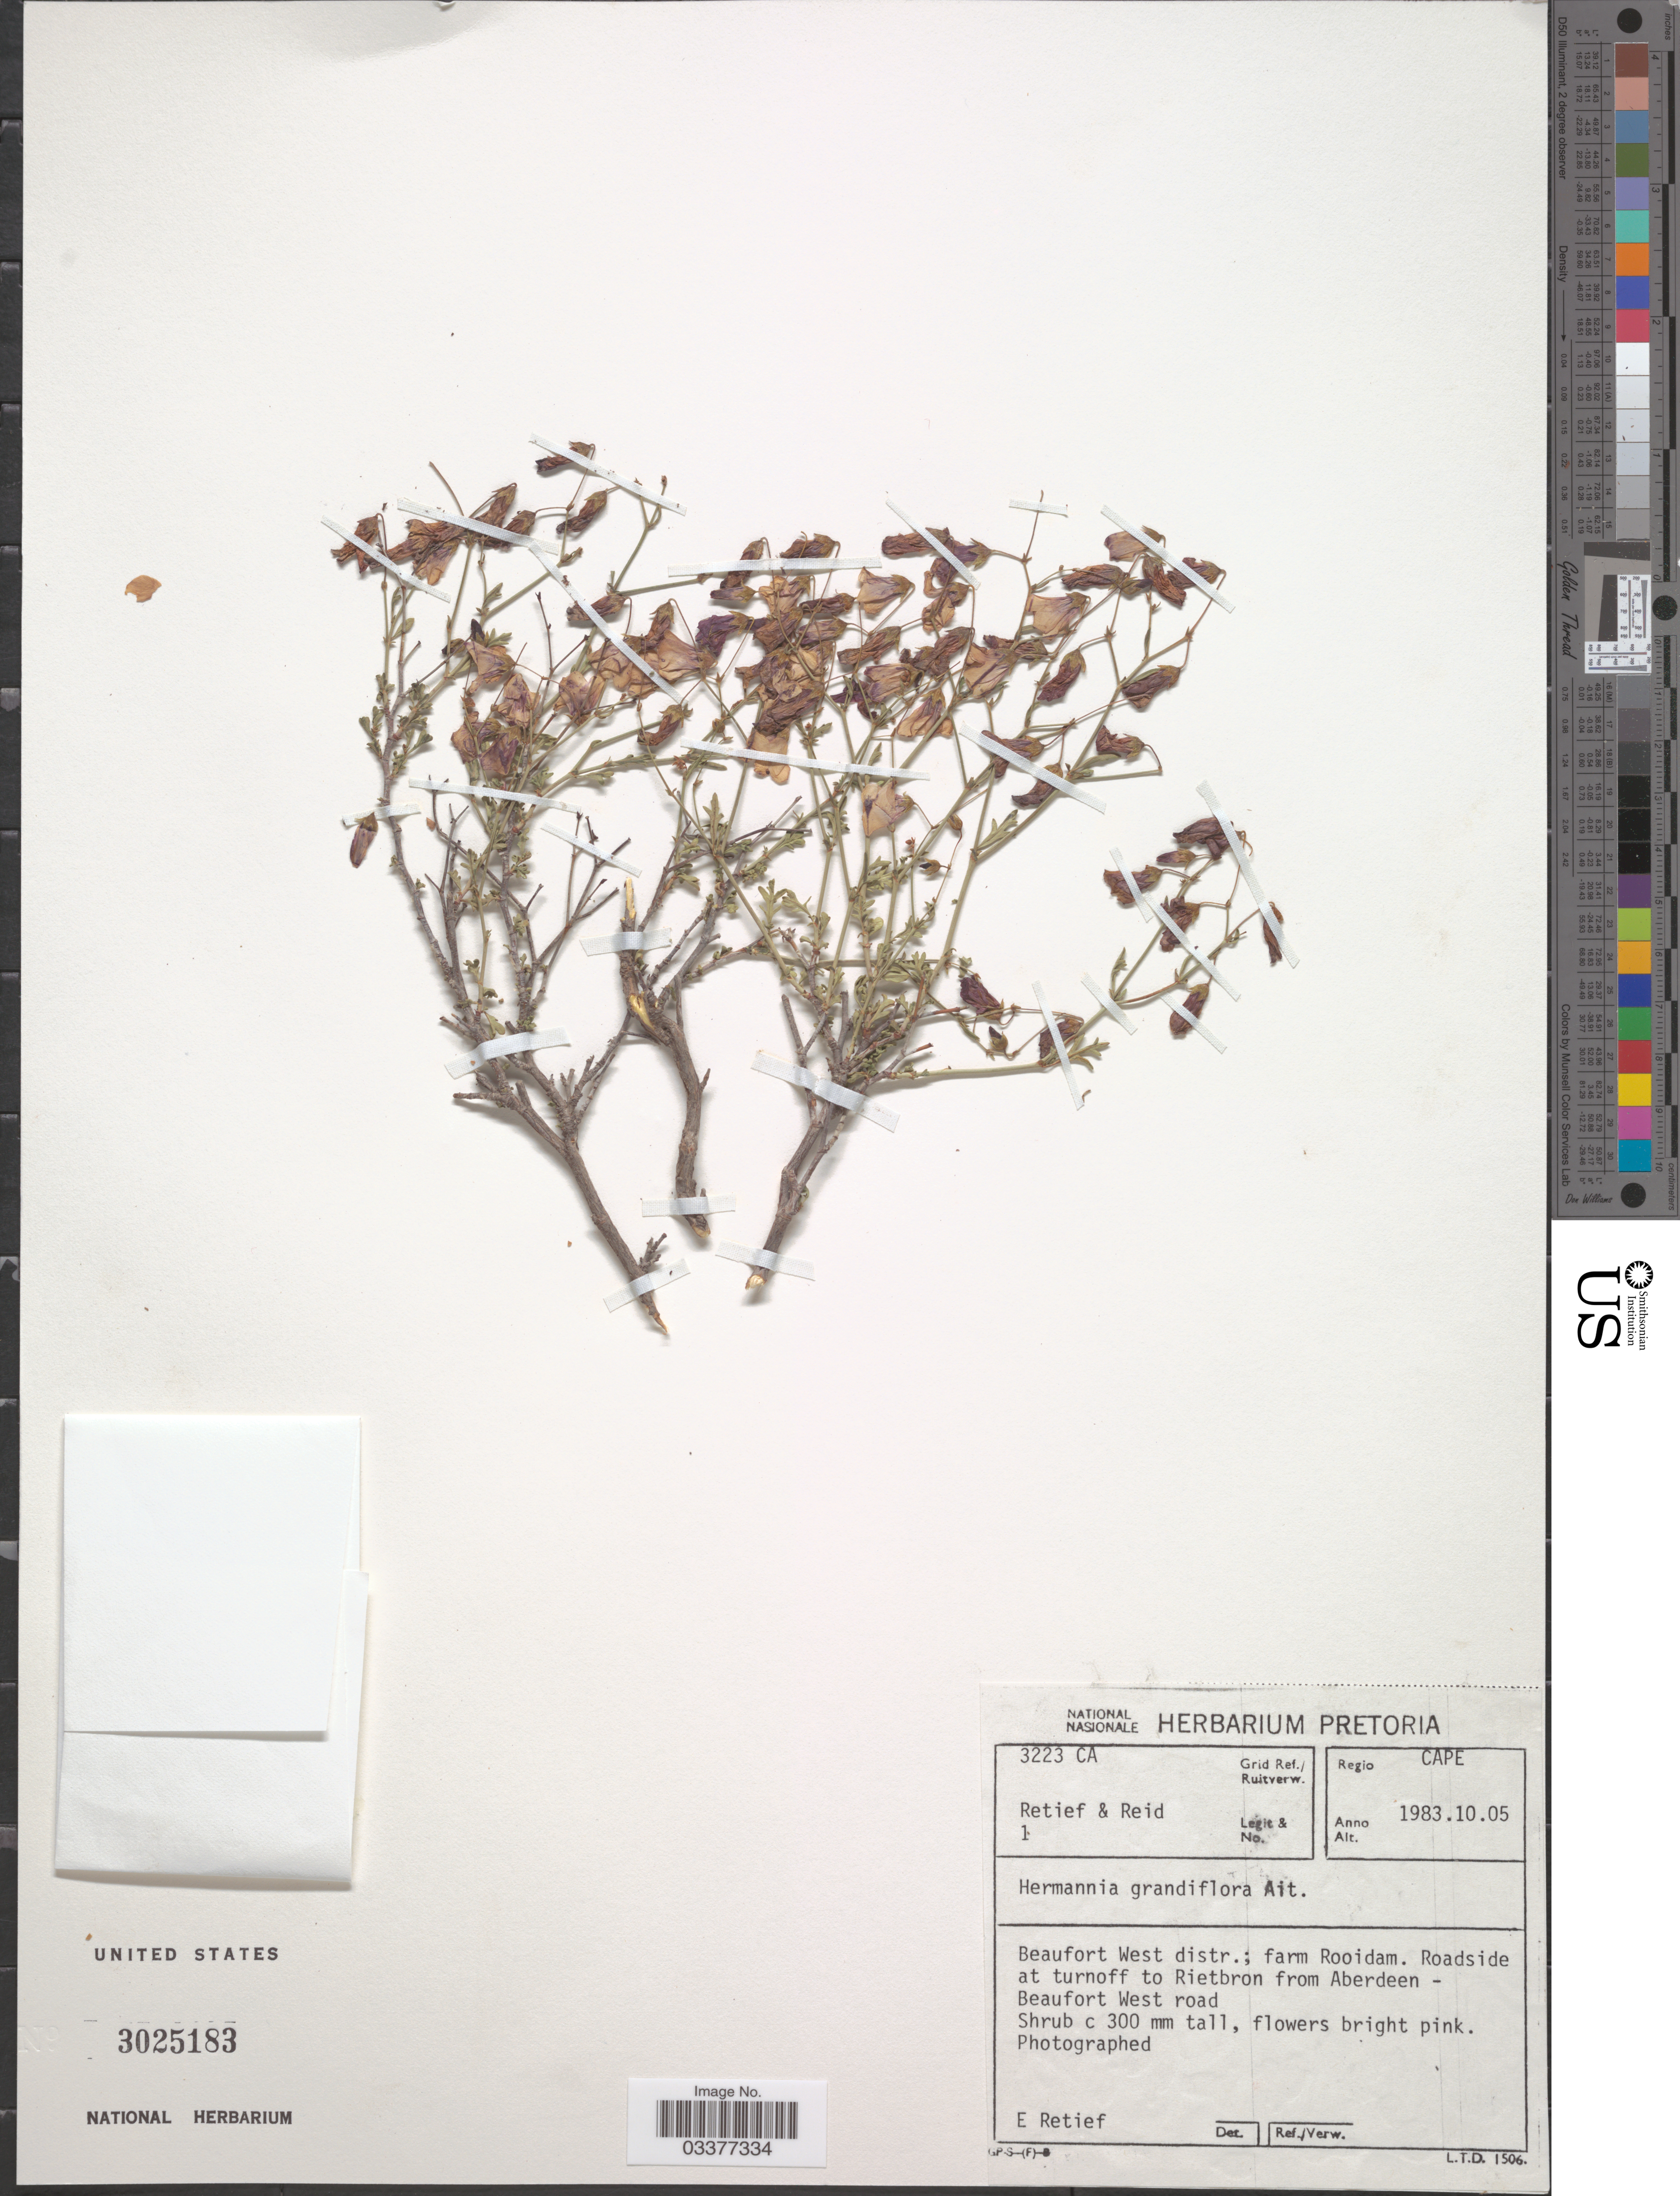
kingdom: Plantae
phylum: Tracheophyta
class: Magnoliopsida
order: Malvales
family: Malvaceae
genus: Hermannia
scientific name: Hermannia grandiflora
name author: W.T. Aiton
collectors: -. Retief & -. Reid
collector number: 1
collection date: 1983-10-05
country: South Africa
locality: Grid Ref./ Ruitverw. 3223 CA. Regio Cape. Beaufort West distr.; farm Rooidam. Roadside at turnoff to Rietbron from Aberdeen - Beaufort West road.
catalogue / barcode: US 3025183